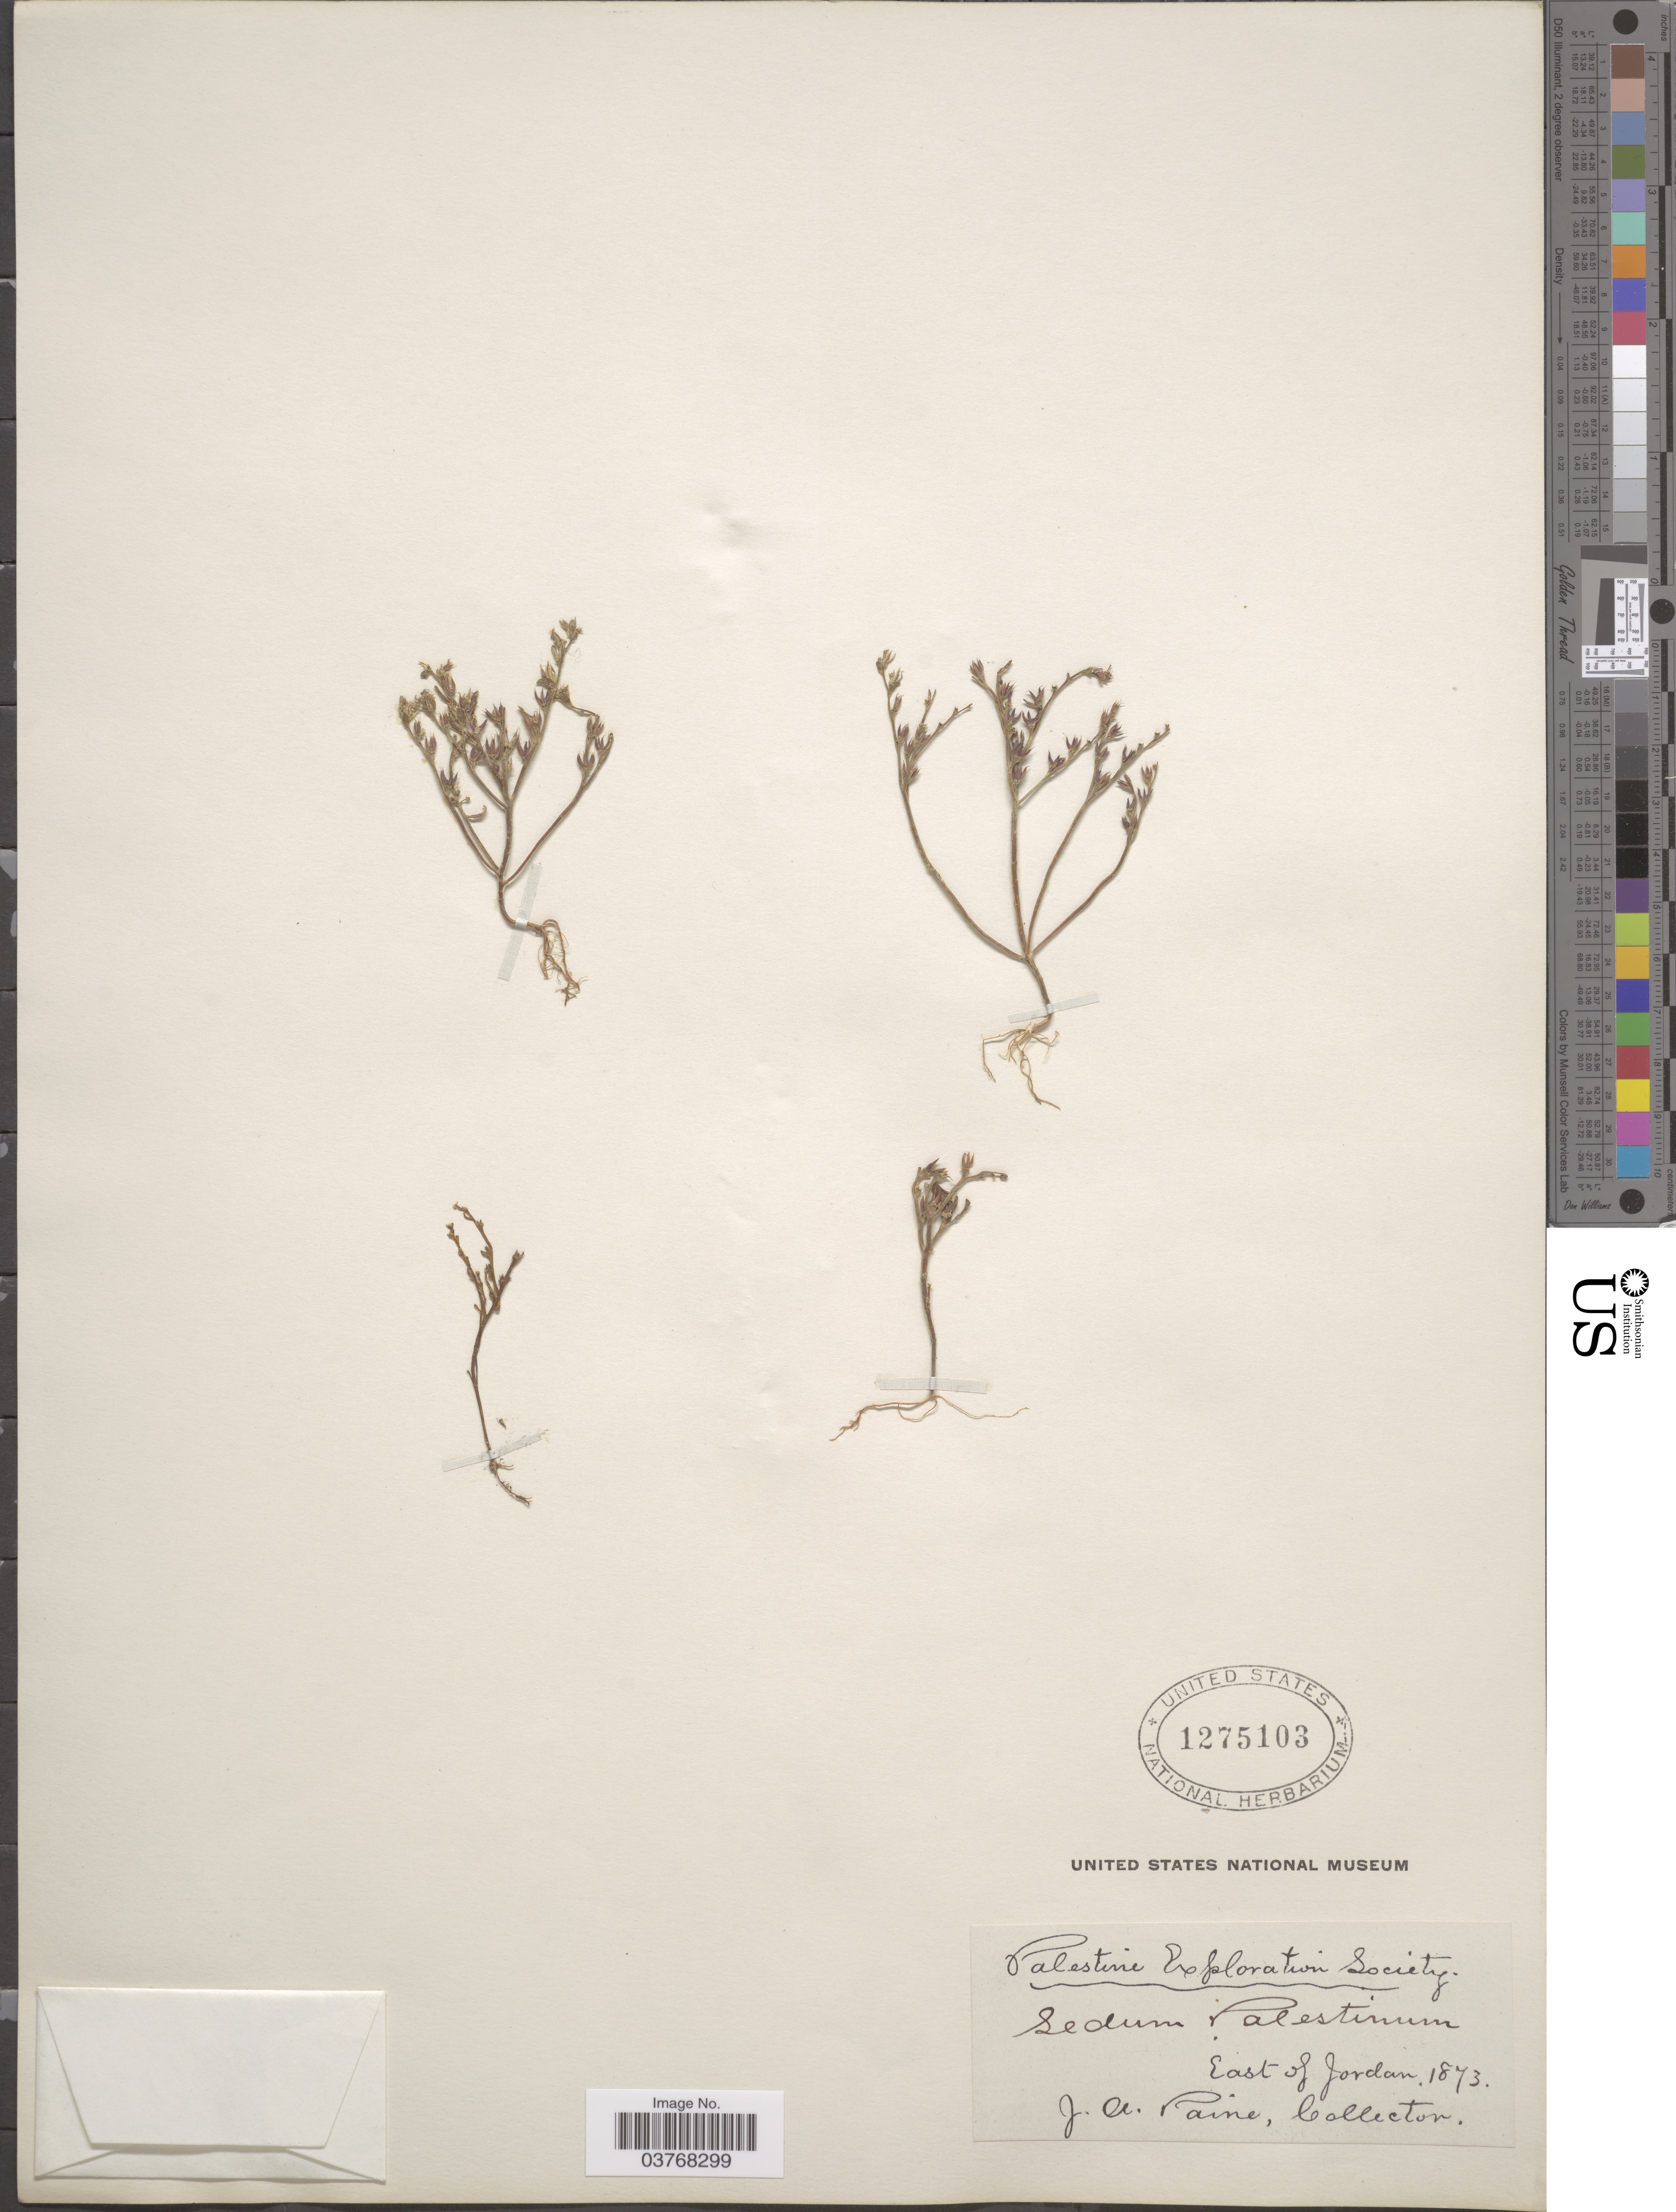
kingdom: Plantae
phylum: Tracheophyta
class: Magnoliopsida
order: Saxifragales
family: Crassulaceae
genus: Sedum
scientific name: Sedum palaestinum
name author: Boiss.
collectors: J. A. Paine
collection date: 1873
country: Israel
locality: Palestine. East of Jordan.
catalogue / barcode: US 1275103